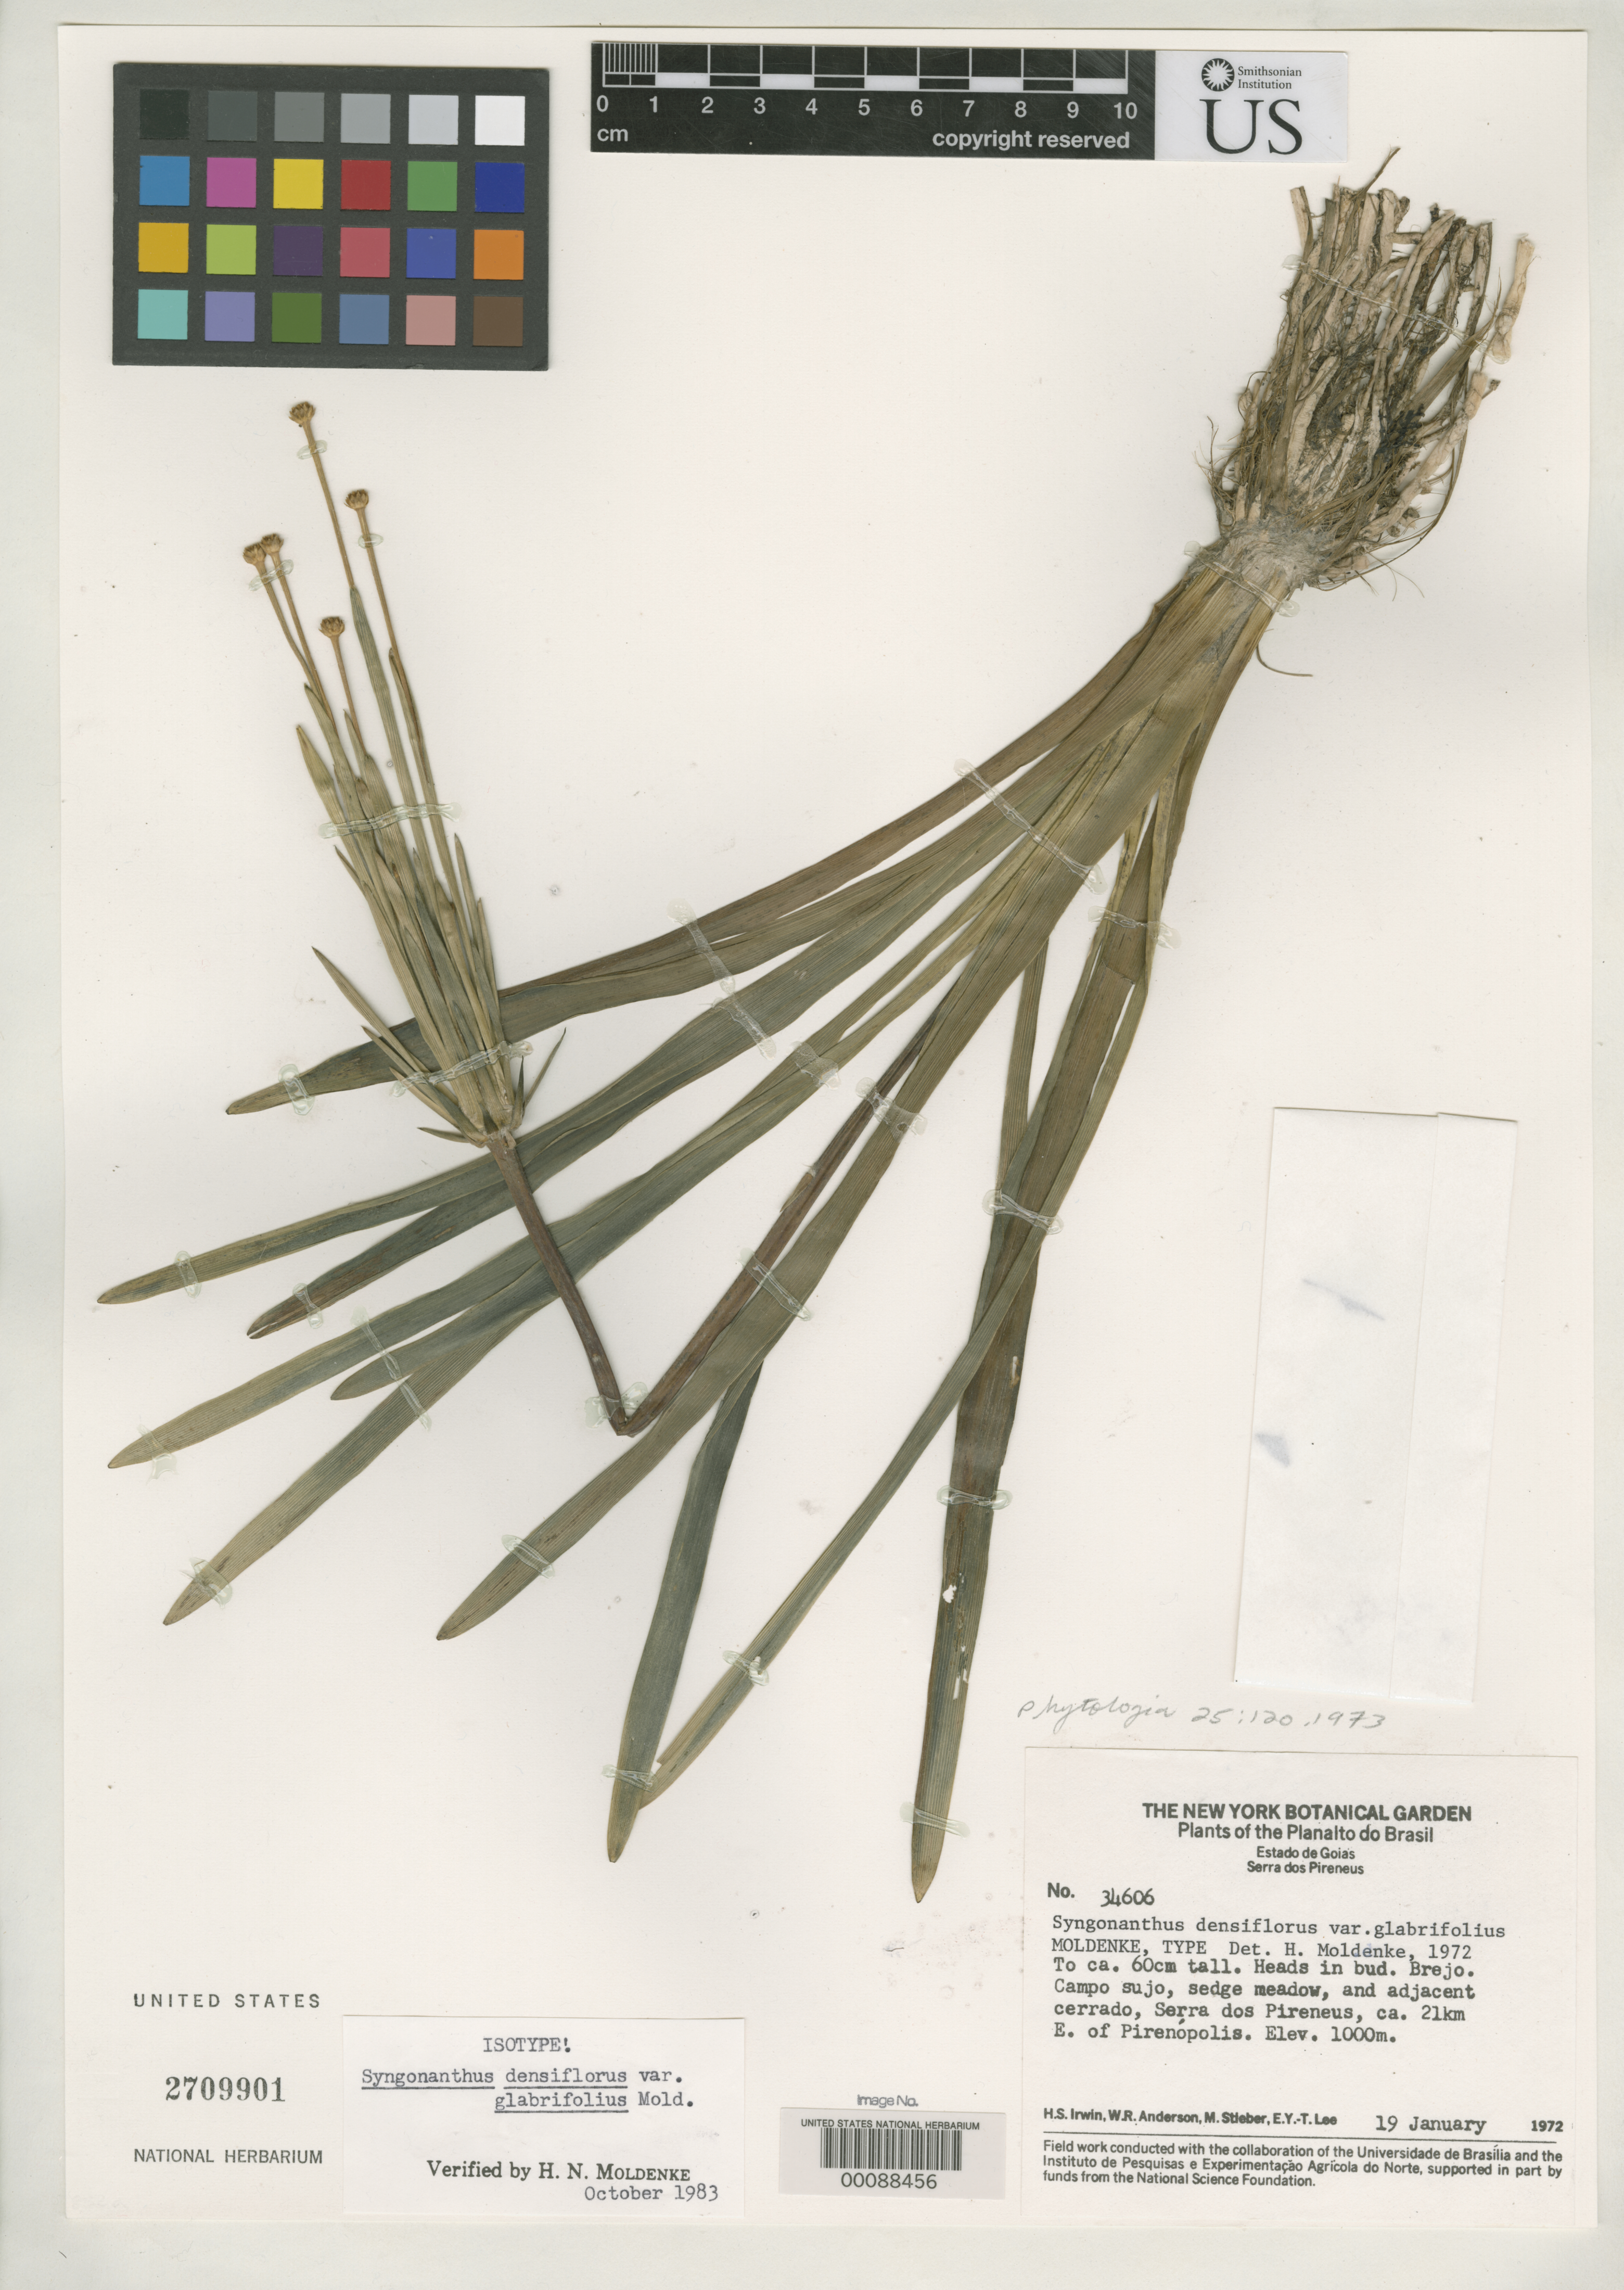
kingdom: Plantae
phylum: Tracheophyta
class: Liliopsida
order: Poales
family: Eriocaulaceae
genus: Syngonanthus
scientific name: Syngonanthus densiflorus var. glabrifolius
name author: Moldenke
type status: Isotype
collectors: H. Irwin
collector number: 34606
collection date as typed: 19 Jan 1972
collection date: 1972-01-19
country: Brazil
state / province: Goiás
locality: Serra dos Pireneus, east of Pirenopolis.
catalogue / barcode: US 2709901